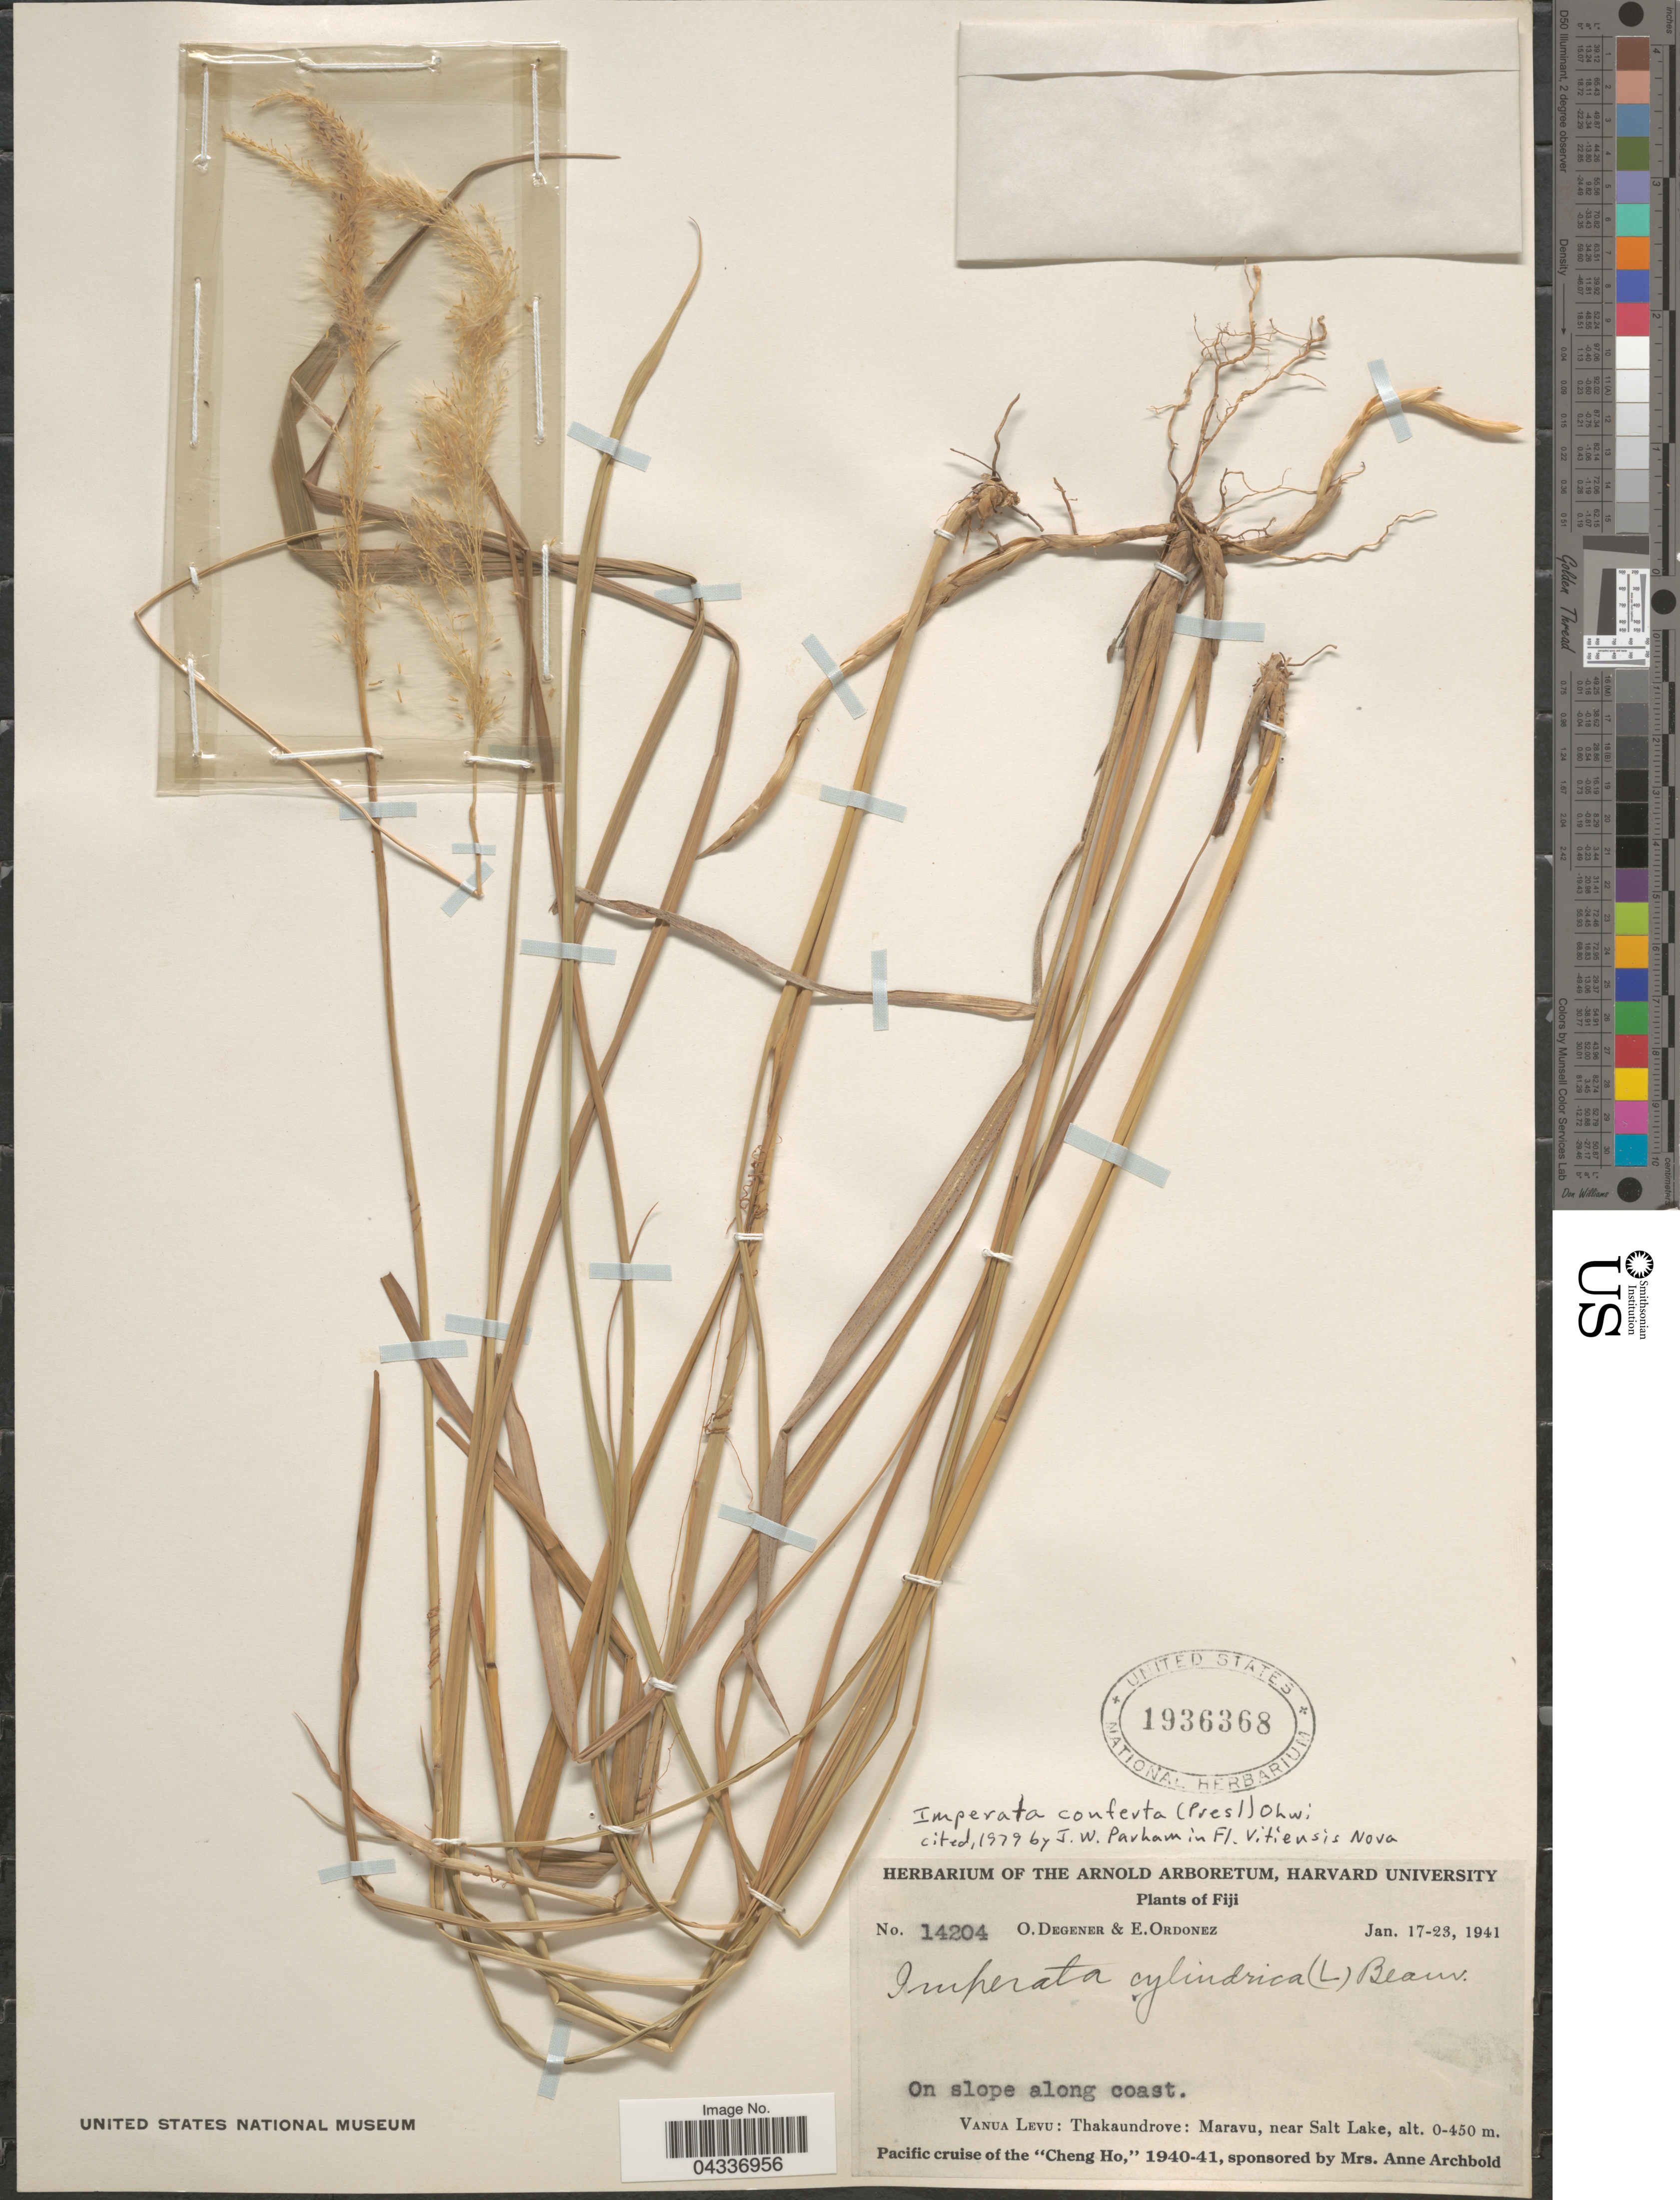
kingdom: Plantae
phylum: Tracheophyta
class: Liliopsida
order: Poales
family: Poaceae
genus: Imperata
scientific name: Imperata conferta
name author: (J. Presl) Ohwi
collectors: O. Degener & E. Ordonez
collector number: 14204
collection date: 1941-01-17/1941-01-23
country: Fiji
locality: On slope along coast. Vanau Levu: Thakaundrove: Maravu, near Salt Lake.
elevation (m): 0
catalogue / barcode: US 1936368